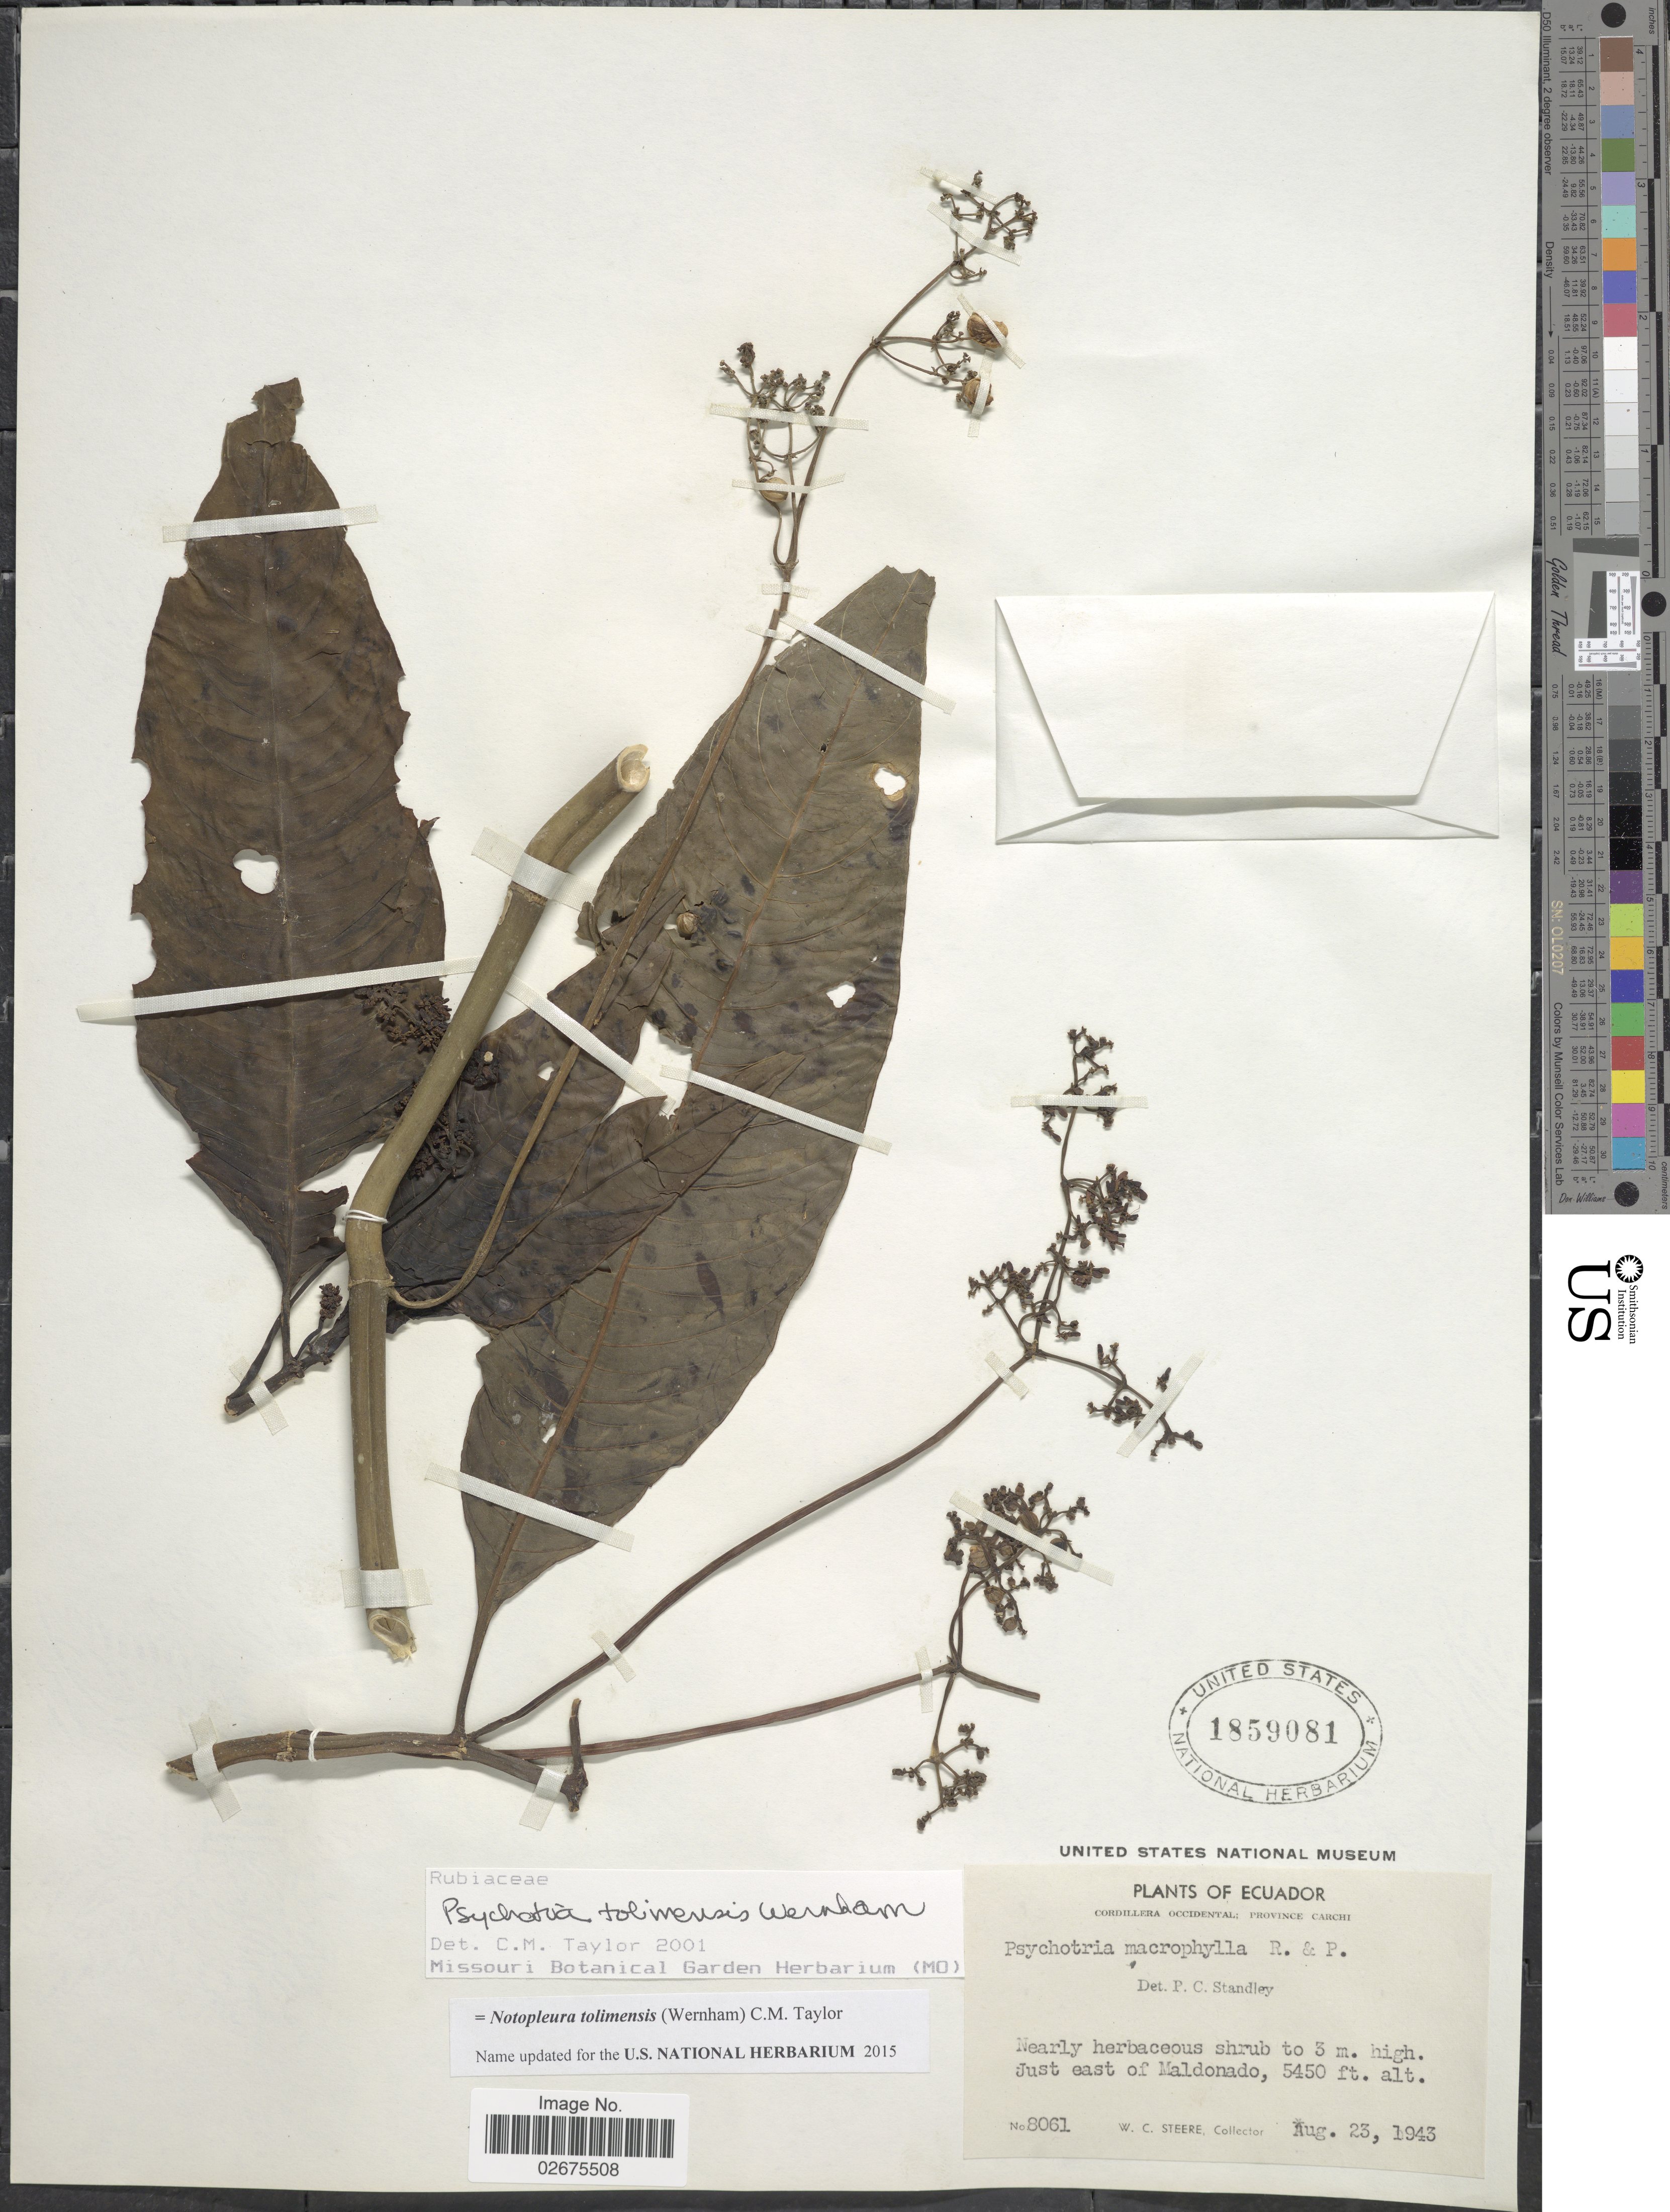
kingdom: Plantae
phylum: Tracheophyta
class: Magnoliopsida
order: Gentianales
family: Rubiaceae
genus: Notopleura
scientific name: Notopleura tolimensis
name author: (Wernham) C.M. Taylor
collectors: W. C. Steere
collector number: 8061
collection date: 1943-08-23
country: Ecuador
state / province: Carchi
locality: Cordillera Occidental. Just east of Maldonado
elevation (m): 1661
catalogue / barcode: US 1859081